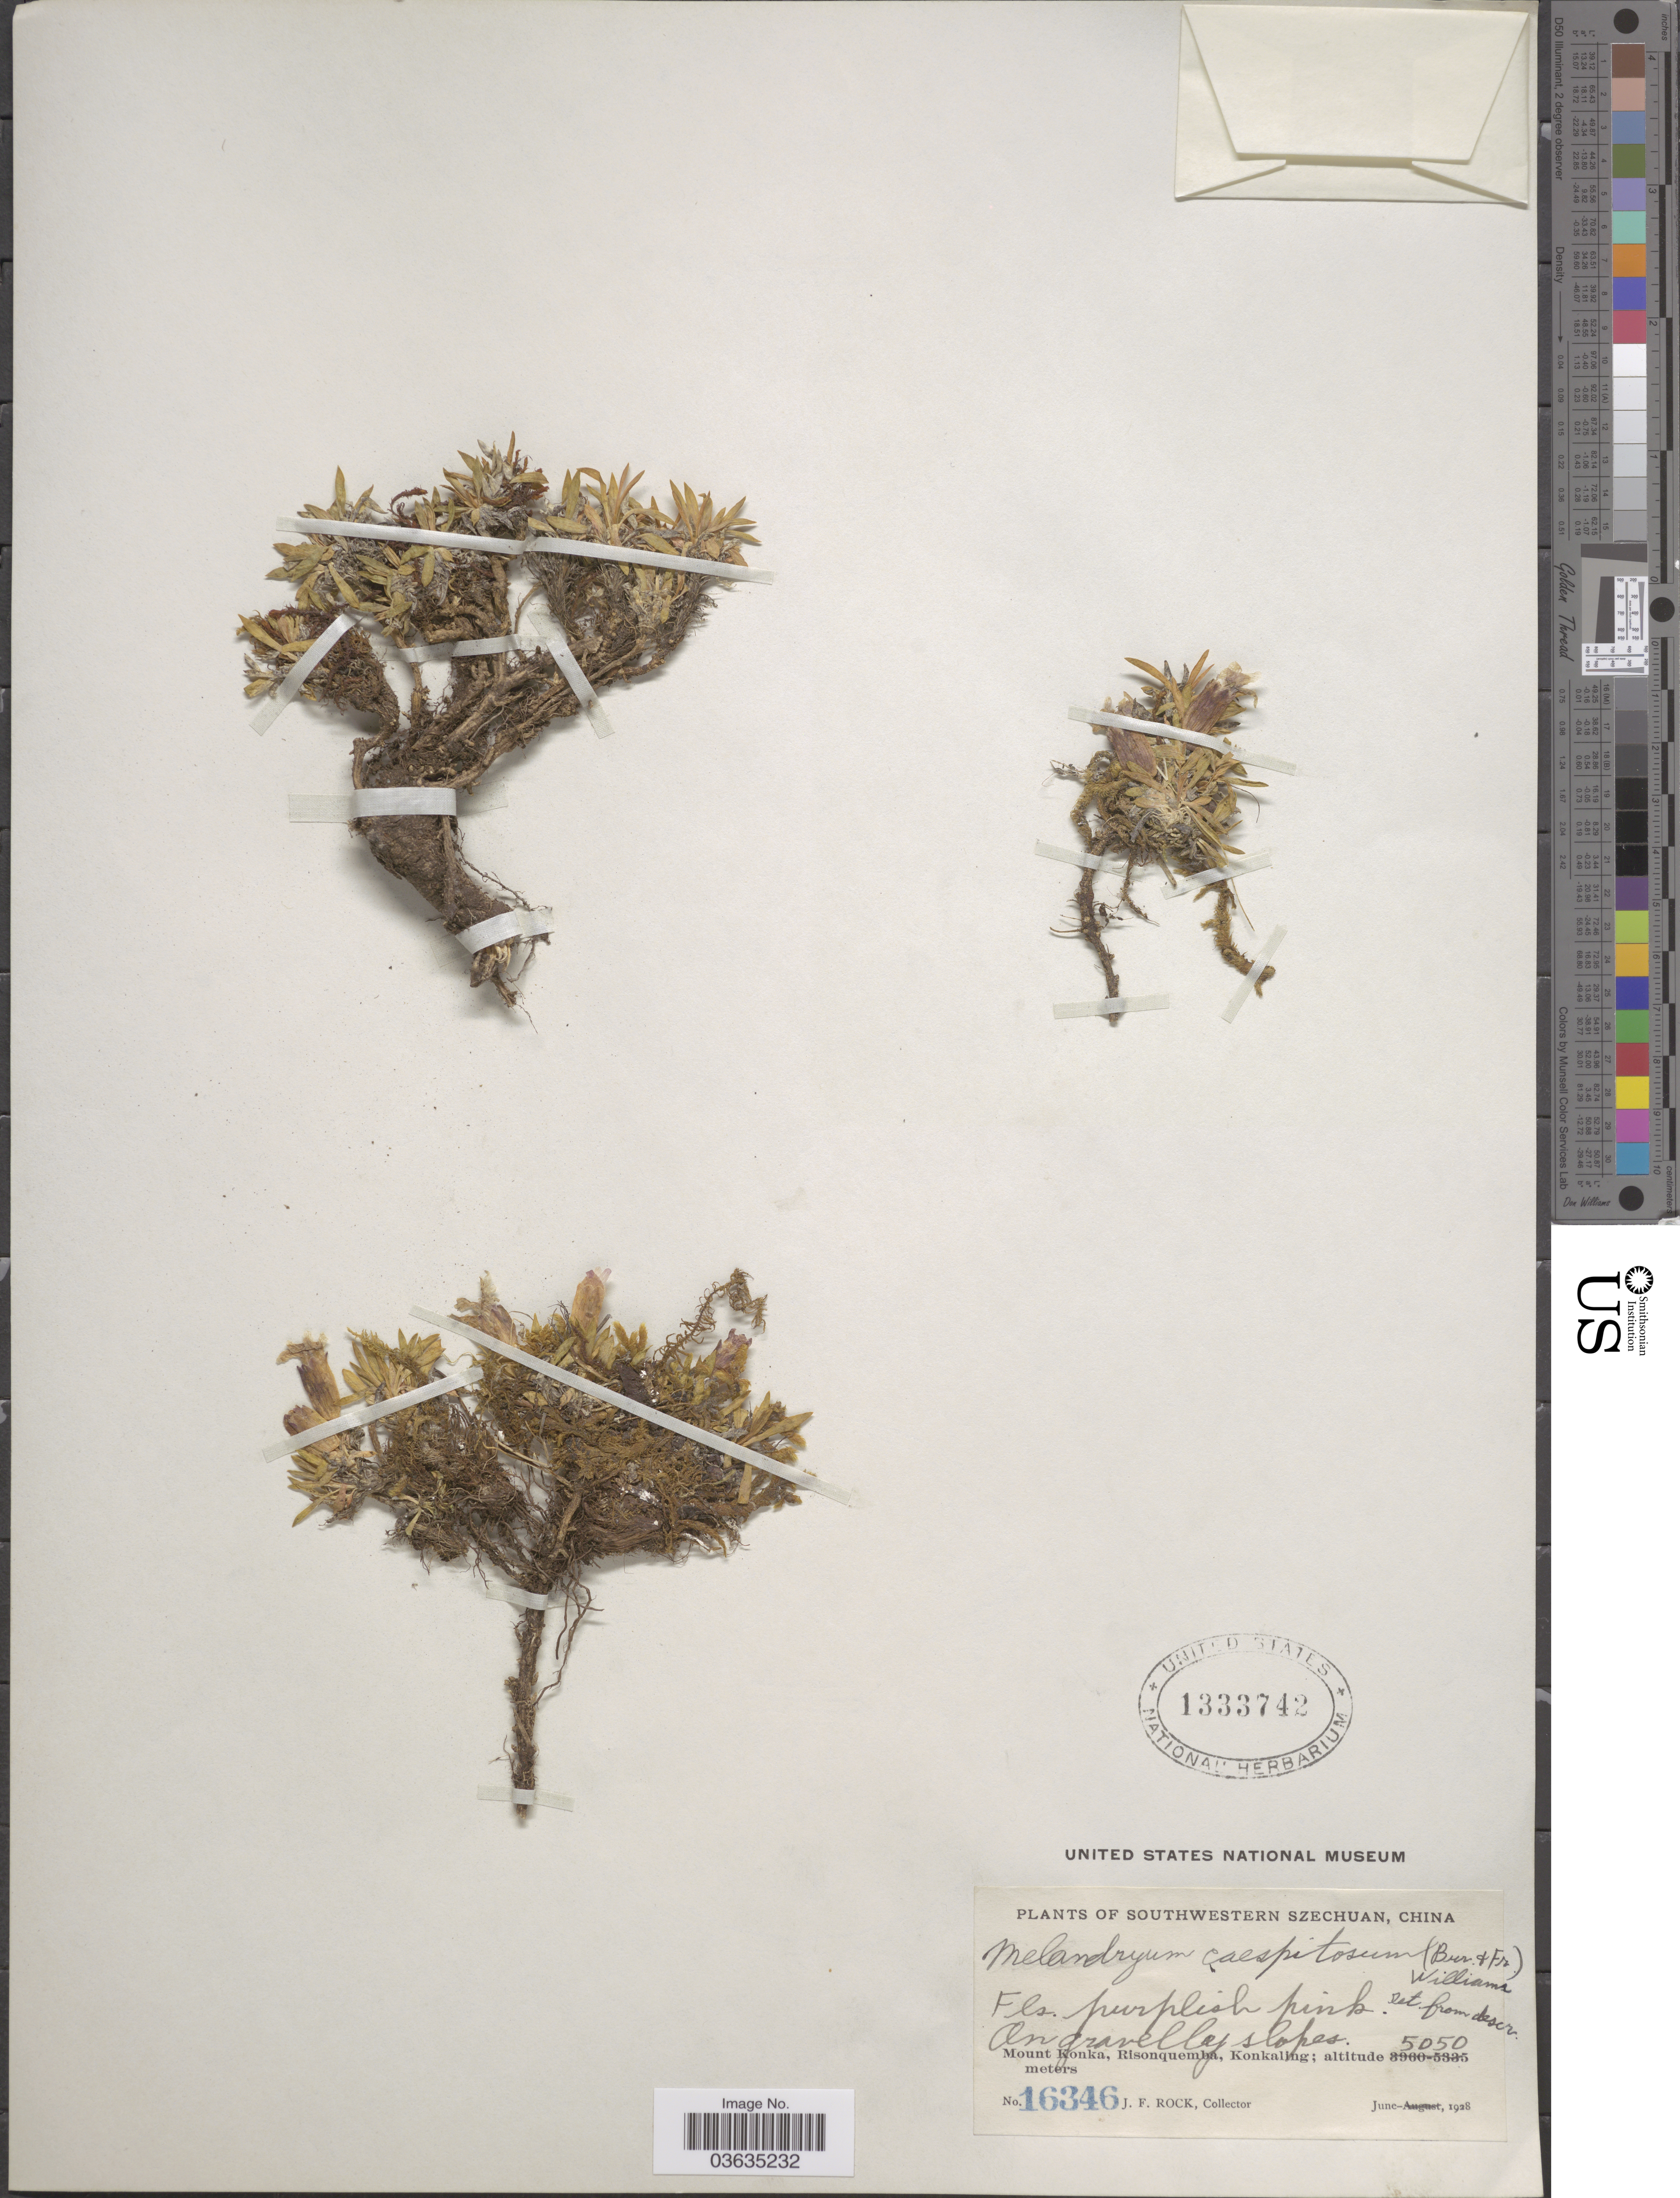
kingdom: Plantae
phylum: Tracheophyta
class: Magnoliopsida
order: Caryophyllales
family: Caryophyllaceae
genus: Silene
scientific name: Silene davidii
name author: (Franch.) Oxelman & Lidén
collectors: J. Rock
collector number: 16346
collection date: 1928-06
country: China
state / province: Sichuan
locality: Southwestern Szechuan. Mount Konka, Risonquemba, Konkaling.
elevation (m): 5050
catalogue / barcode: US 1333742